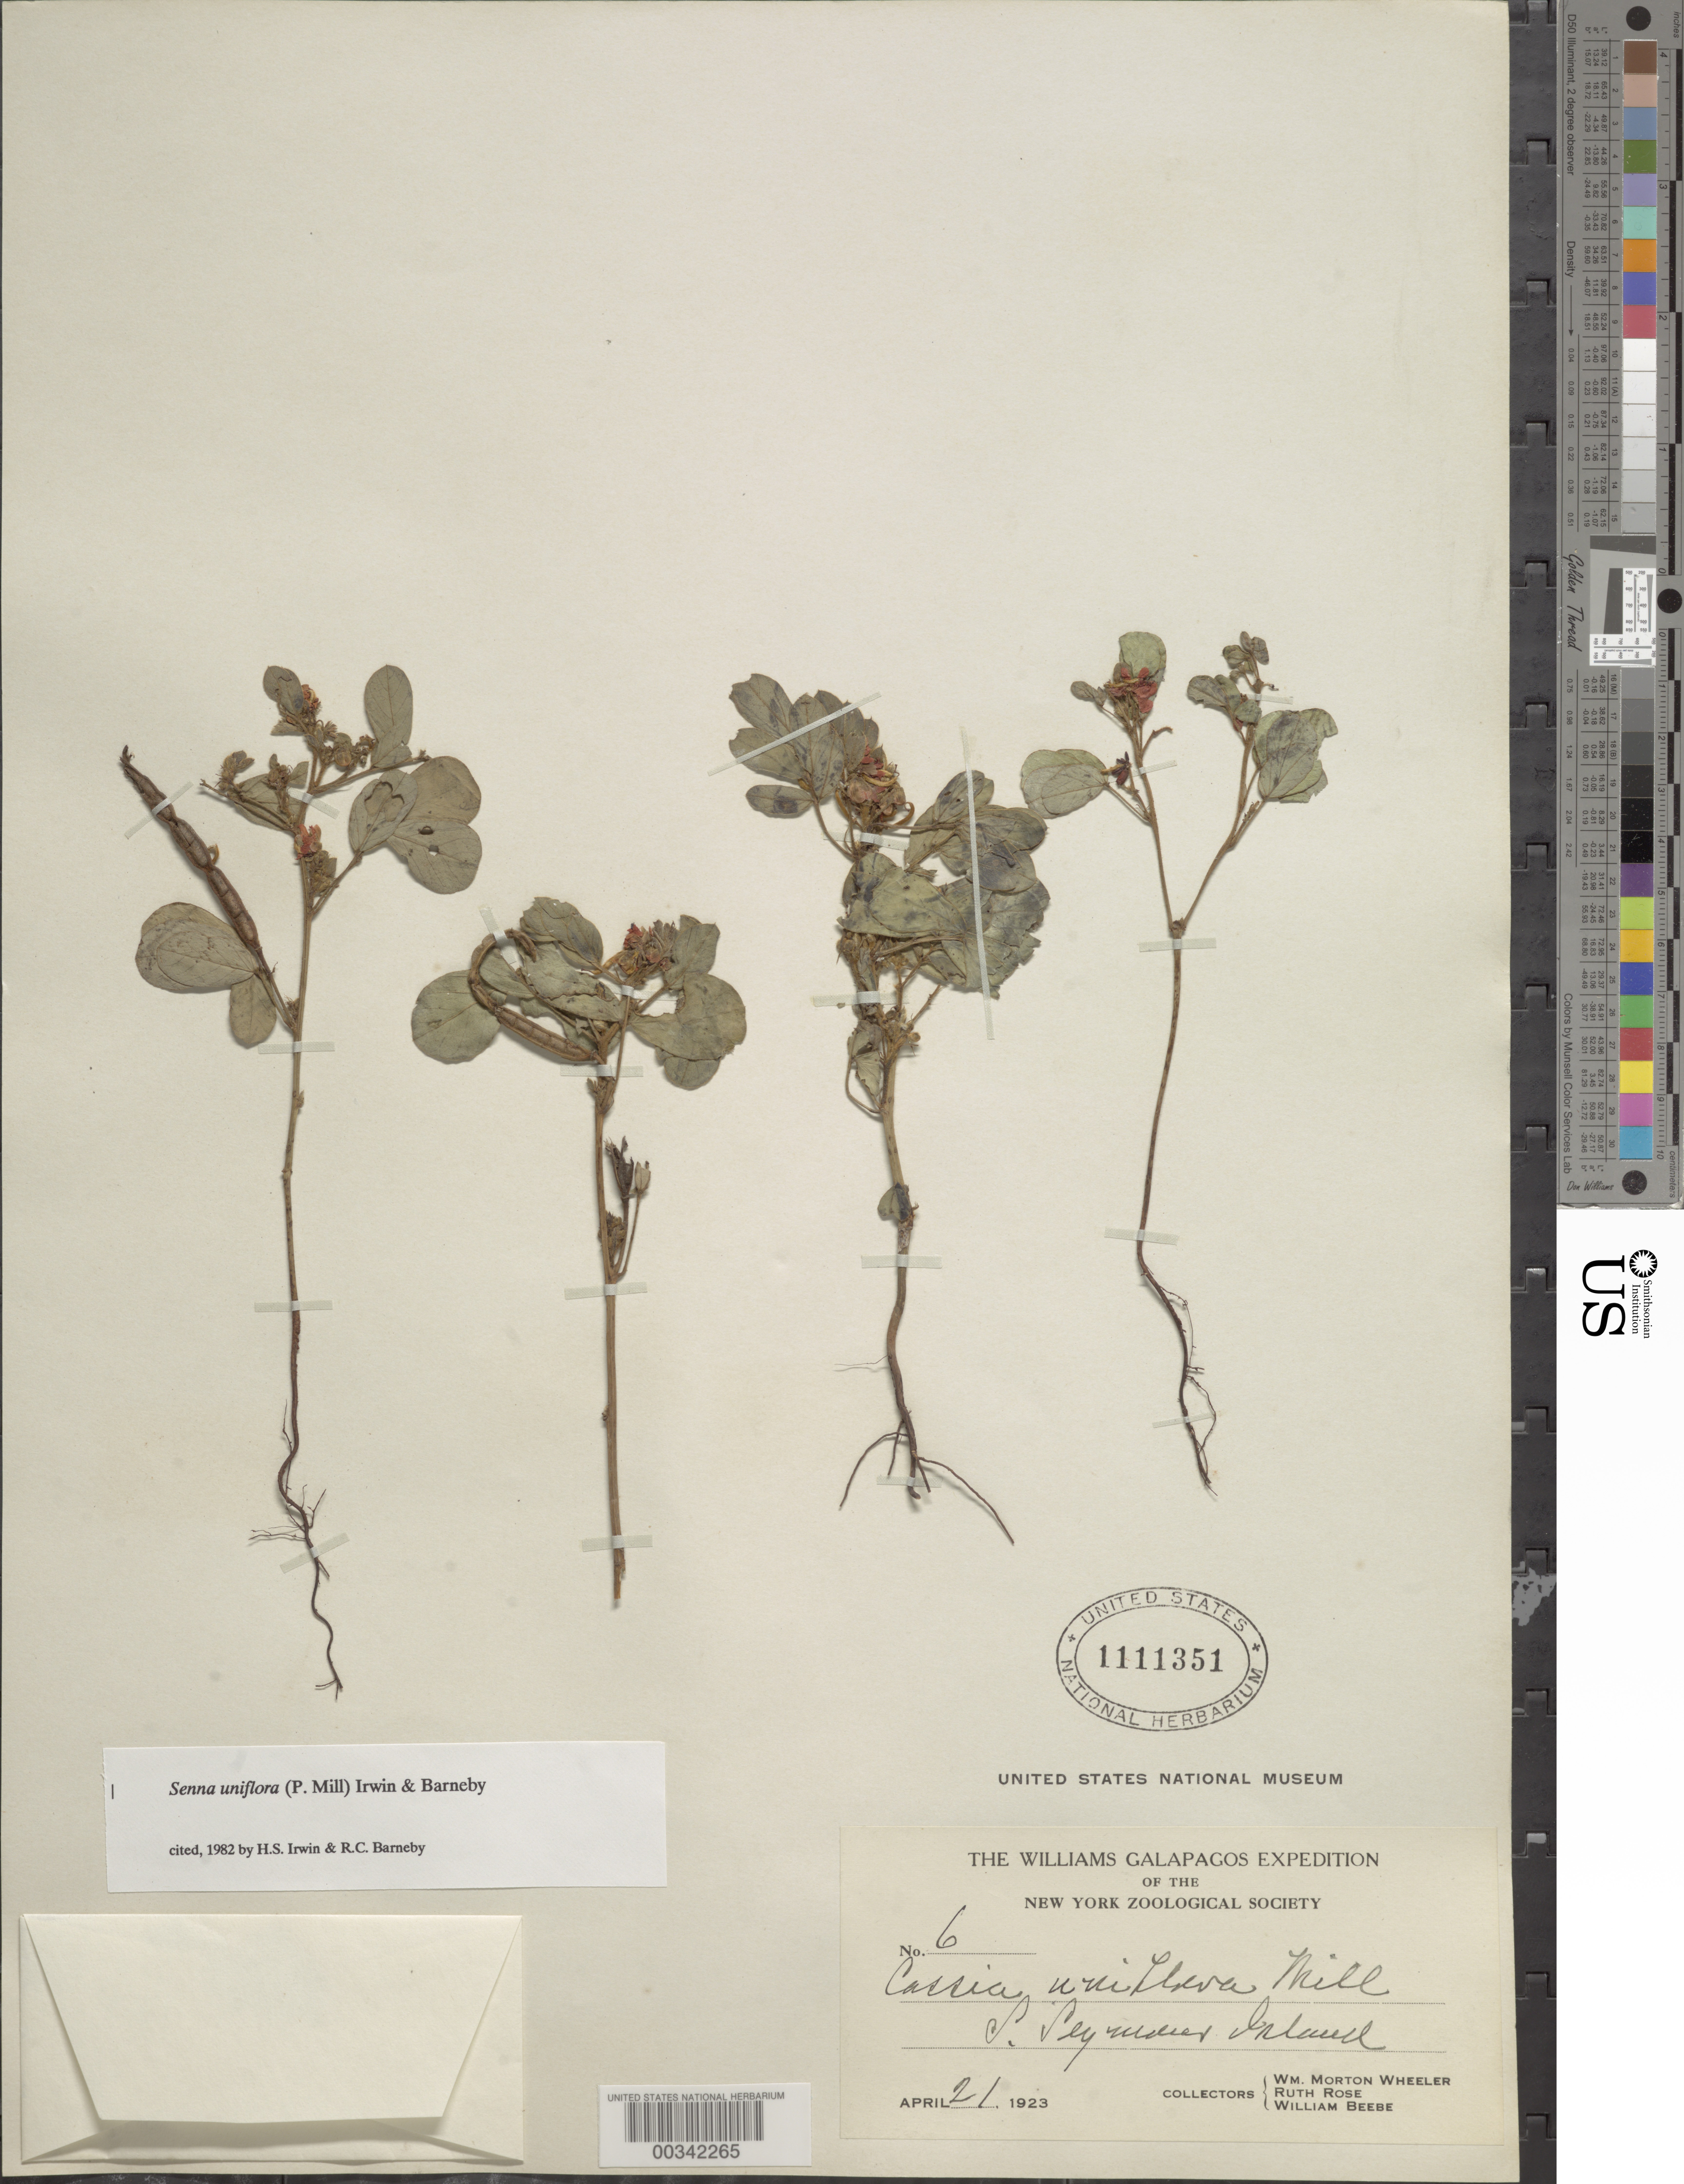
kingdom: Plantae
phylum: Tracheophyta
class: Magnoliopsida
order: Fabales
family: Fabaceae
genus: Senna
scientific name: Senna uniflora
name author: (Mill.) H.S. Irwin & Barneby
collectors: W. Wheeler, R. Rose & W. Beebe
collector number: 6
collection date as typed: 21 Apr 1923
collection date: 1923-04-21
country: Ecuador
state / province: Colón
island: Baltra [South Seymour]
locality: S. Seymour Island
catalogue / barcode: US 1111351